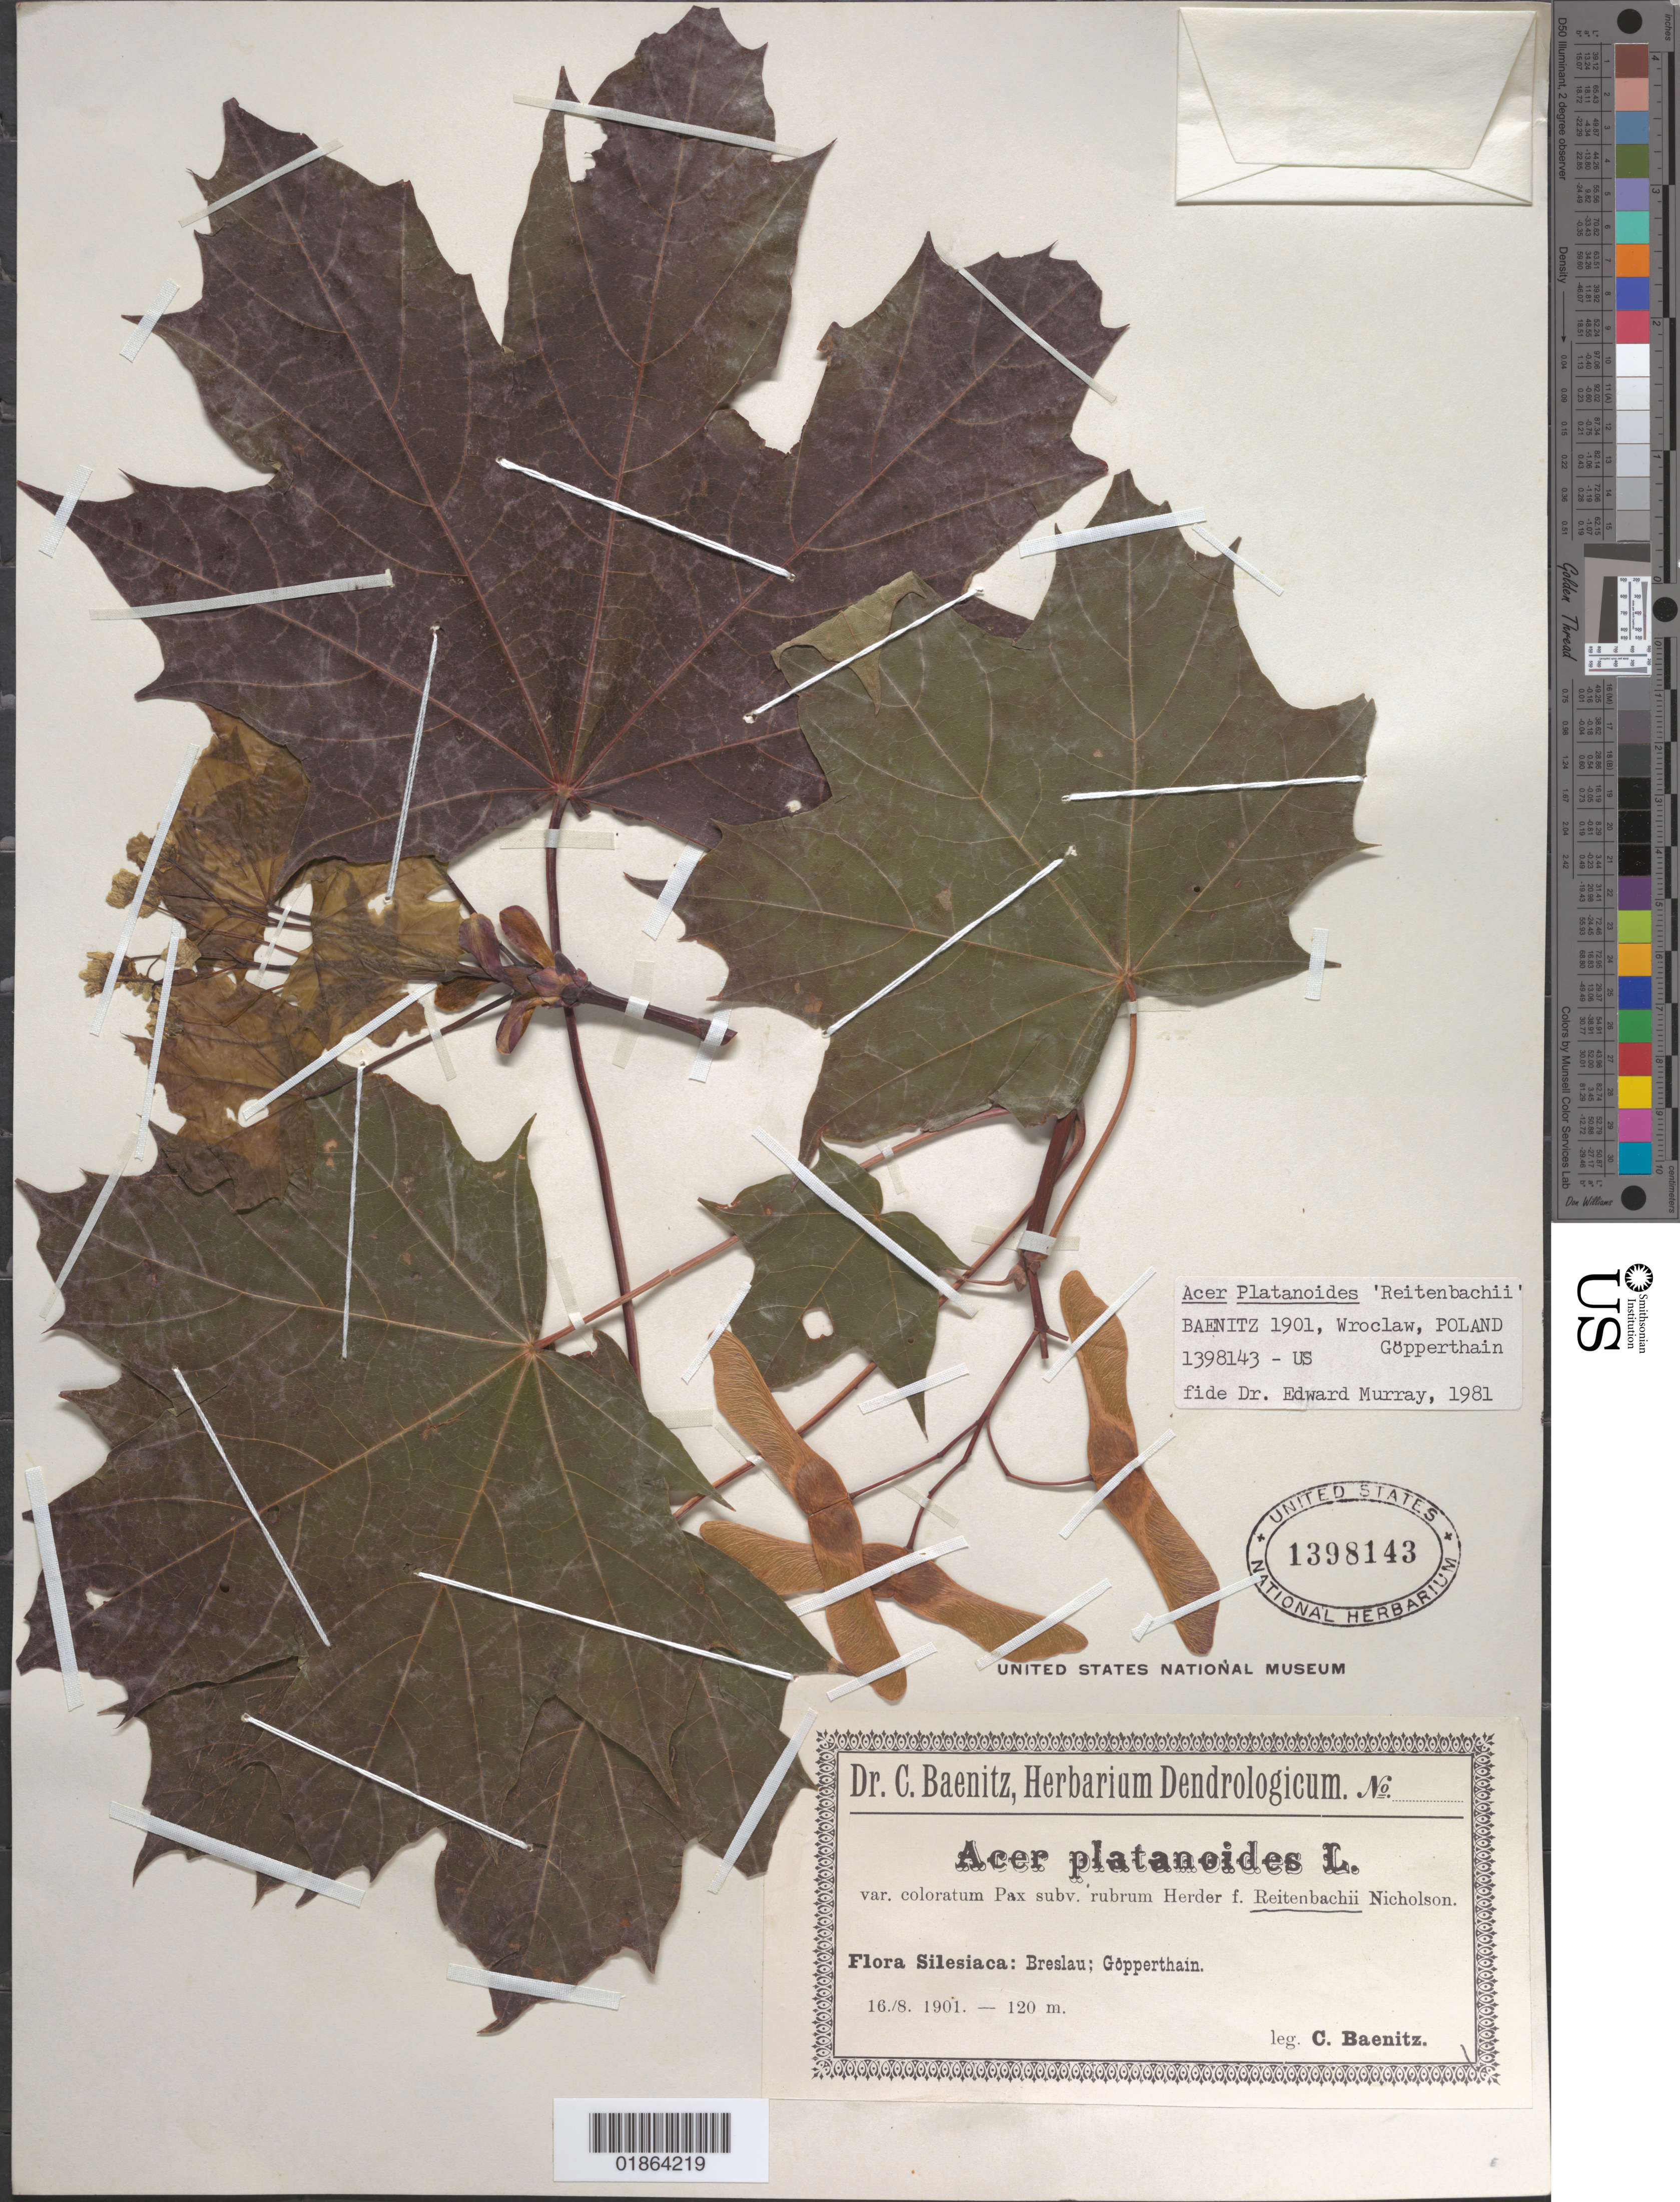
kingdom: Plantae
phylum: Tracheophyta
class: Magnoliopsida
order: Sapindales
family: Sapindaceae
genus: Acer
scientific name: Acer platanoides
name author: L.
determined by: Murray, Edward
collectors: C. G. Baenitz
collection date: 1901-08-16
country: Poland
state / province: Dolnoslaskie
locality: Breslau [Wroclaw]; Gopperthain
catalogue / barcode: US 1398143